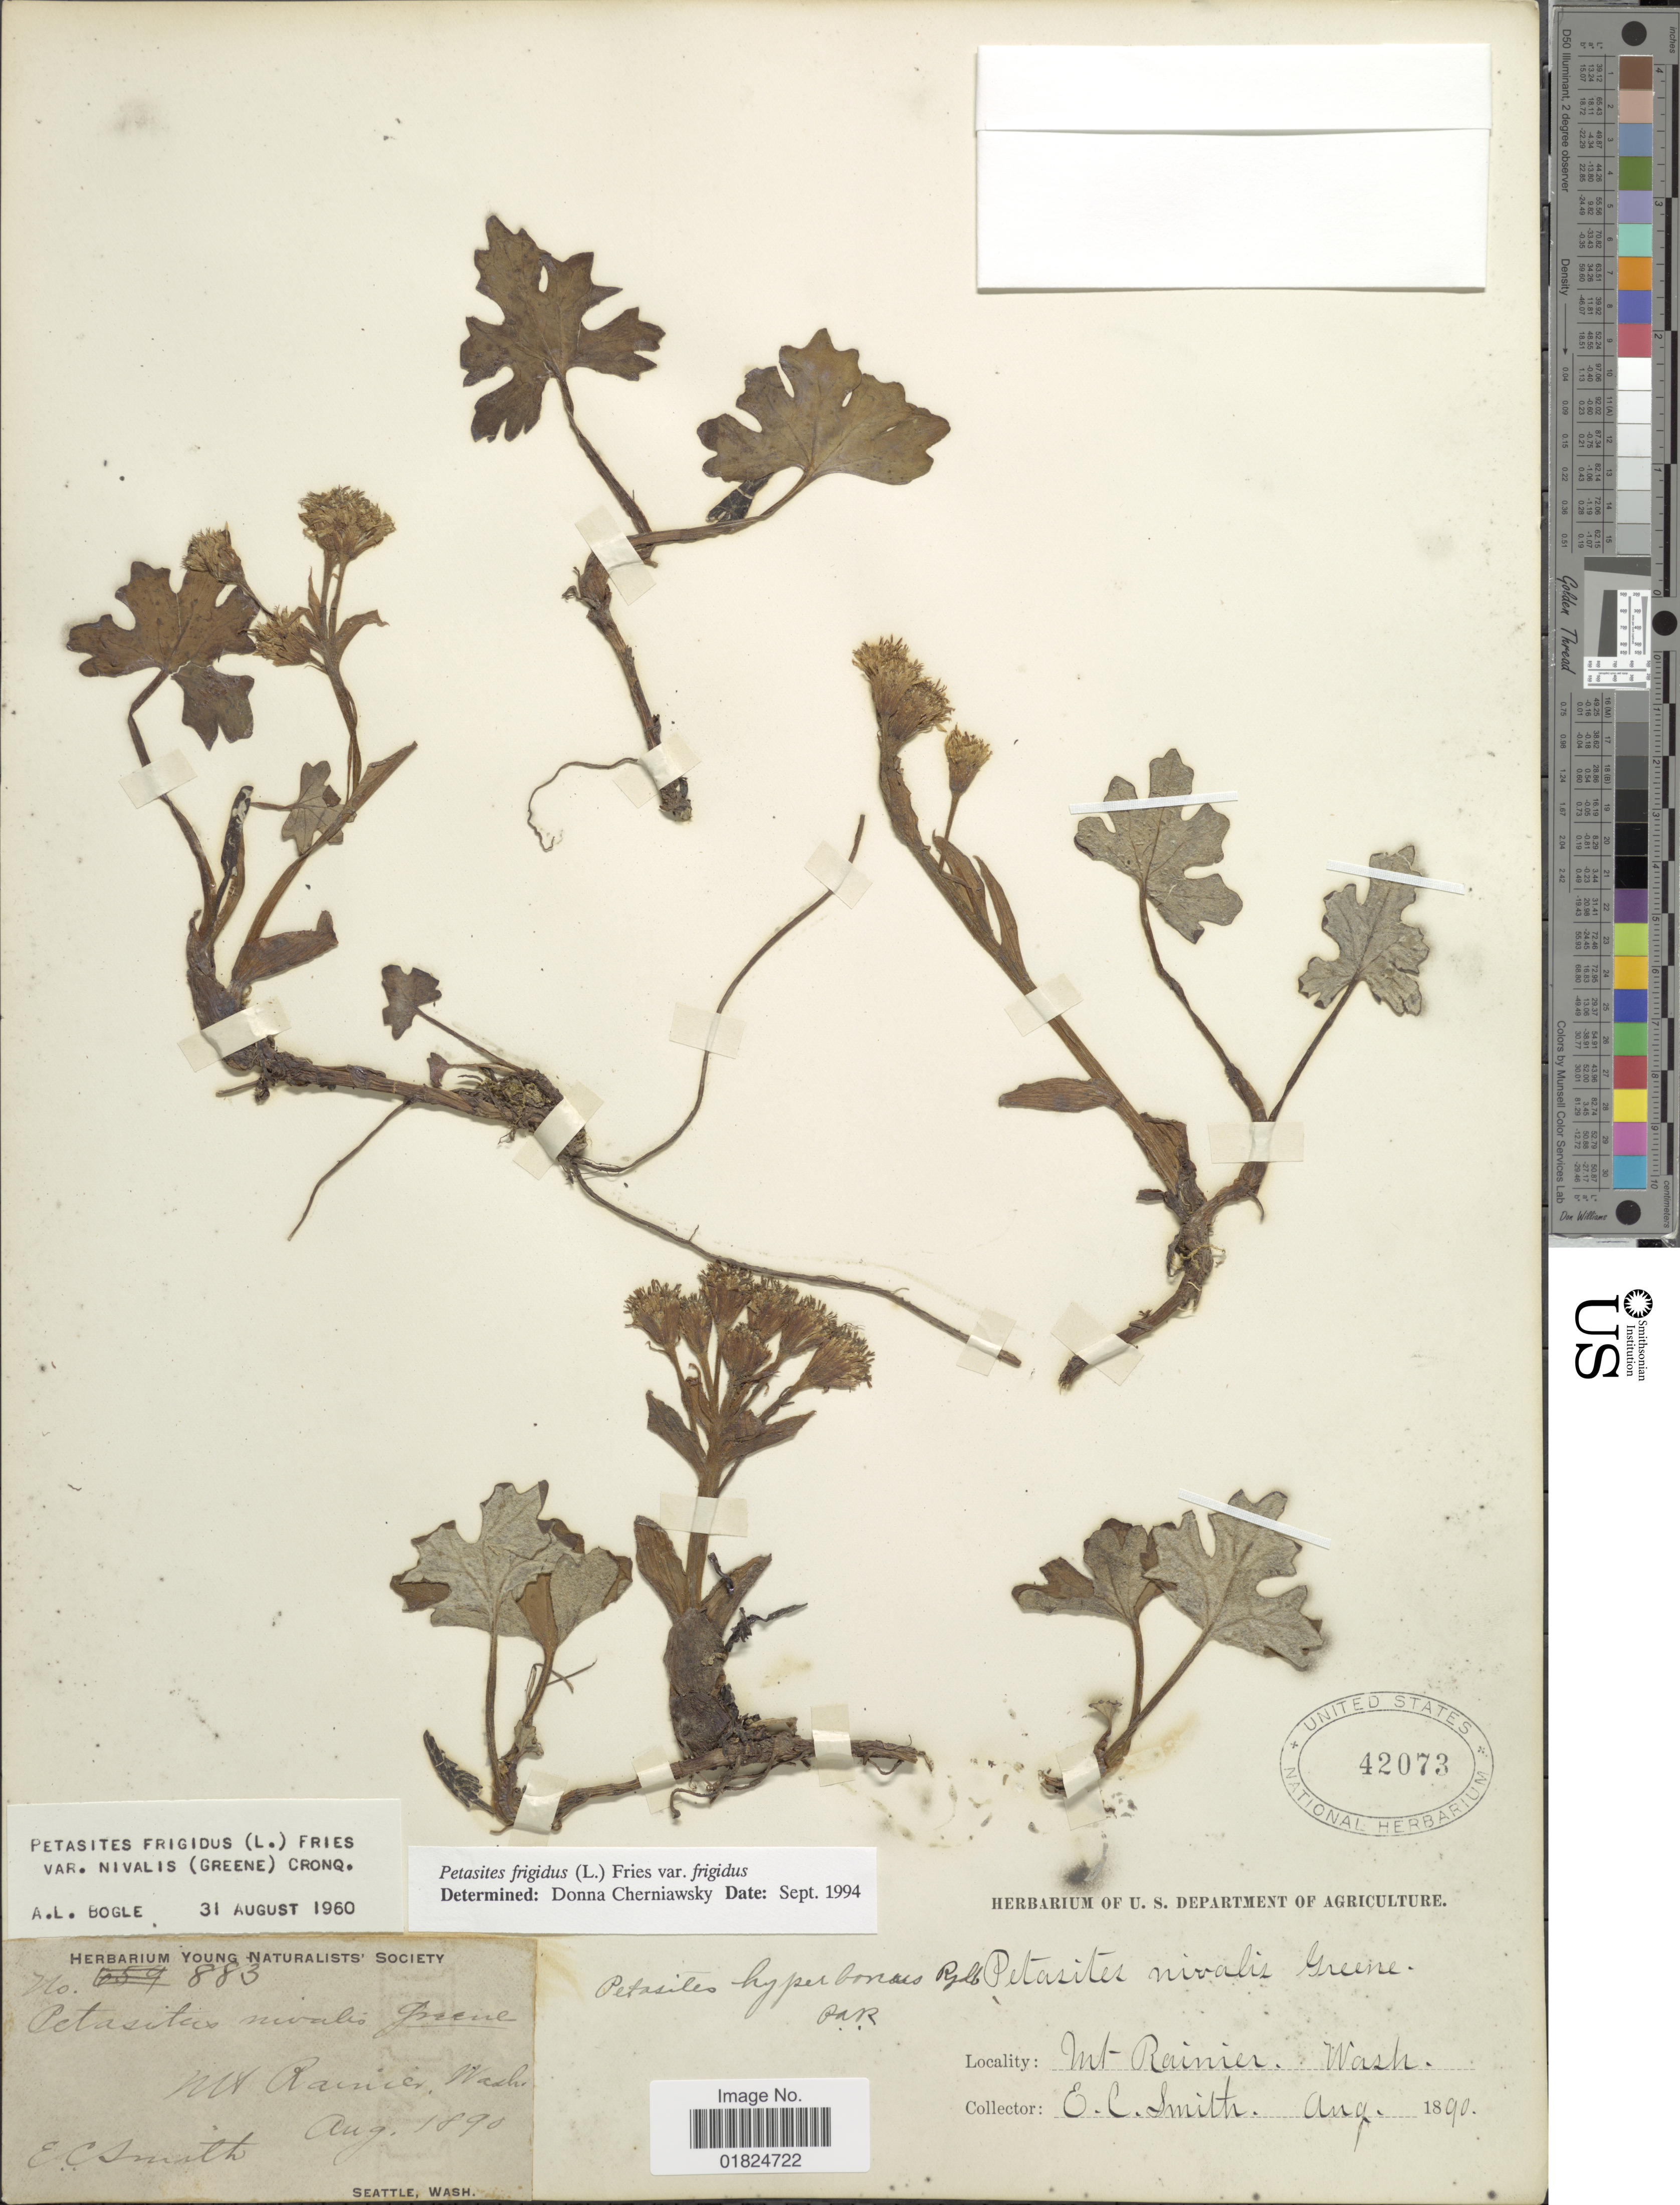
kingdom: Plantae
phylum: Tracheophyta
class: Magnoliopsida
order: Asterales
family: Asteraceae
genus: Petasites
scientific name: Petasites frigidus var. frigidus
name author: (L.) Fr.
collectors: E. Smith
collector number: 883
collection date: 1890-08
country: United States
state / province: Washington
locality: Mt. Rainier. Wash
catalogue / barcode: US 42073